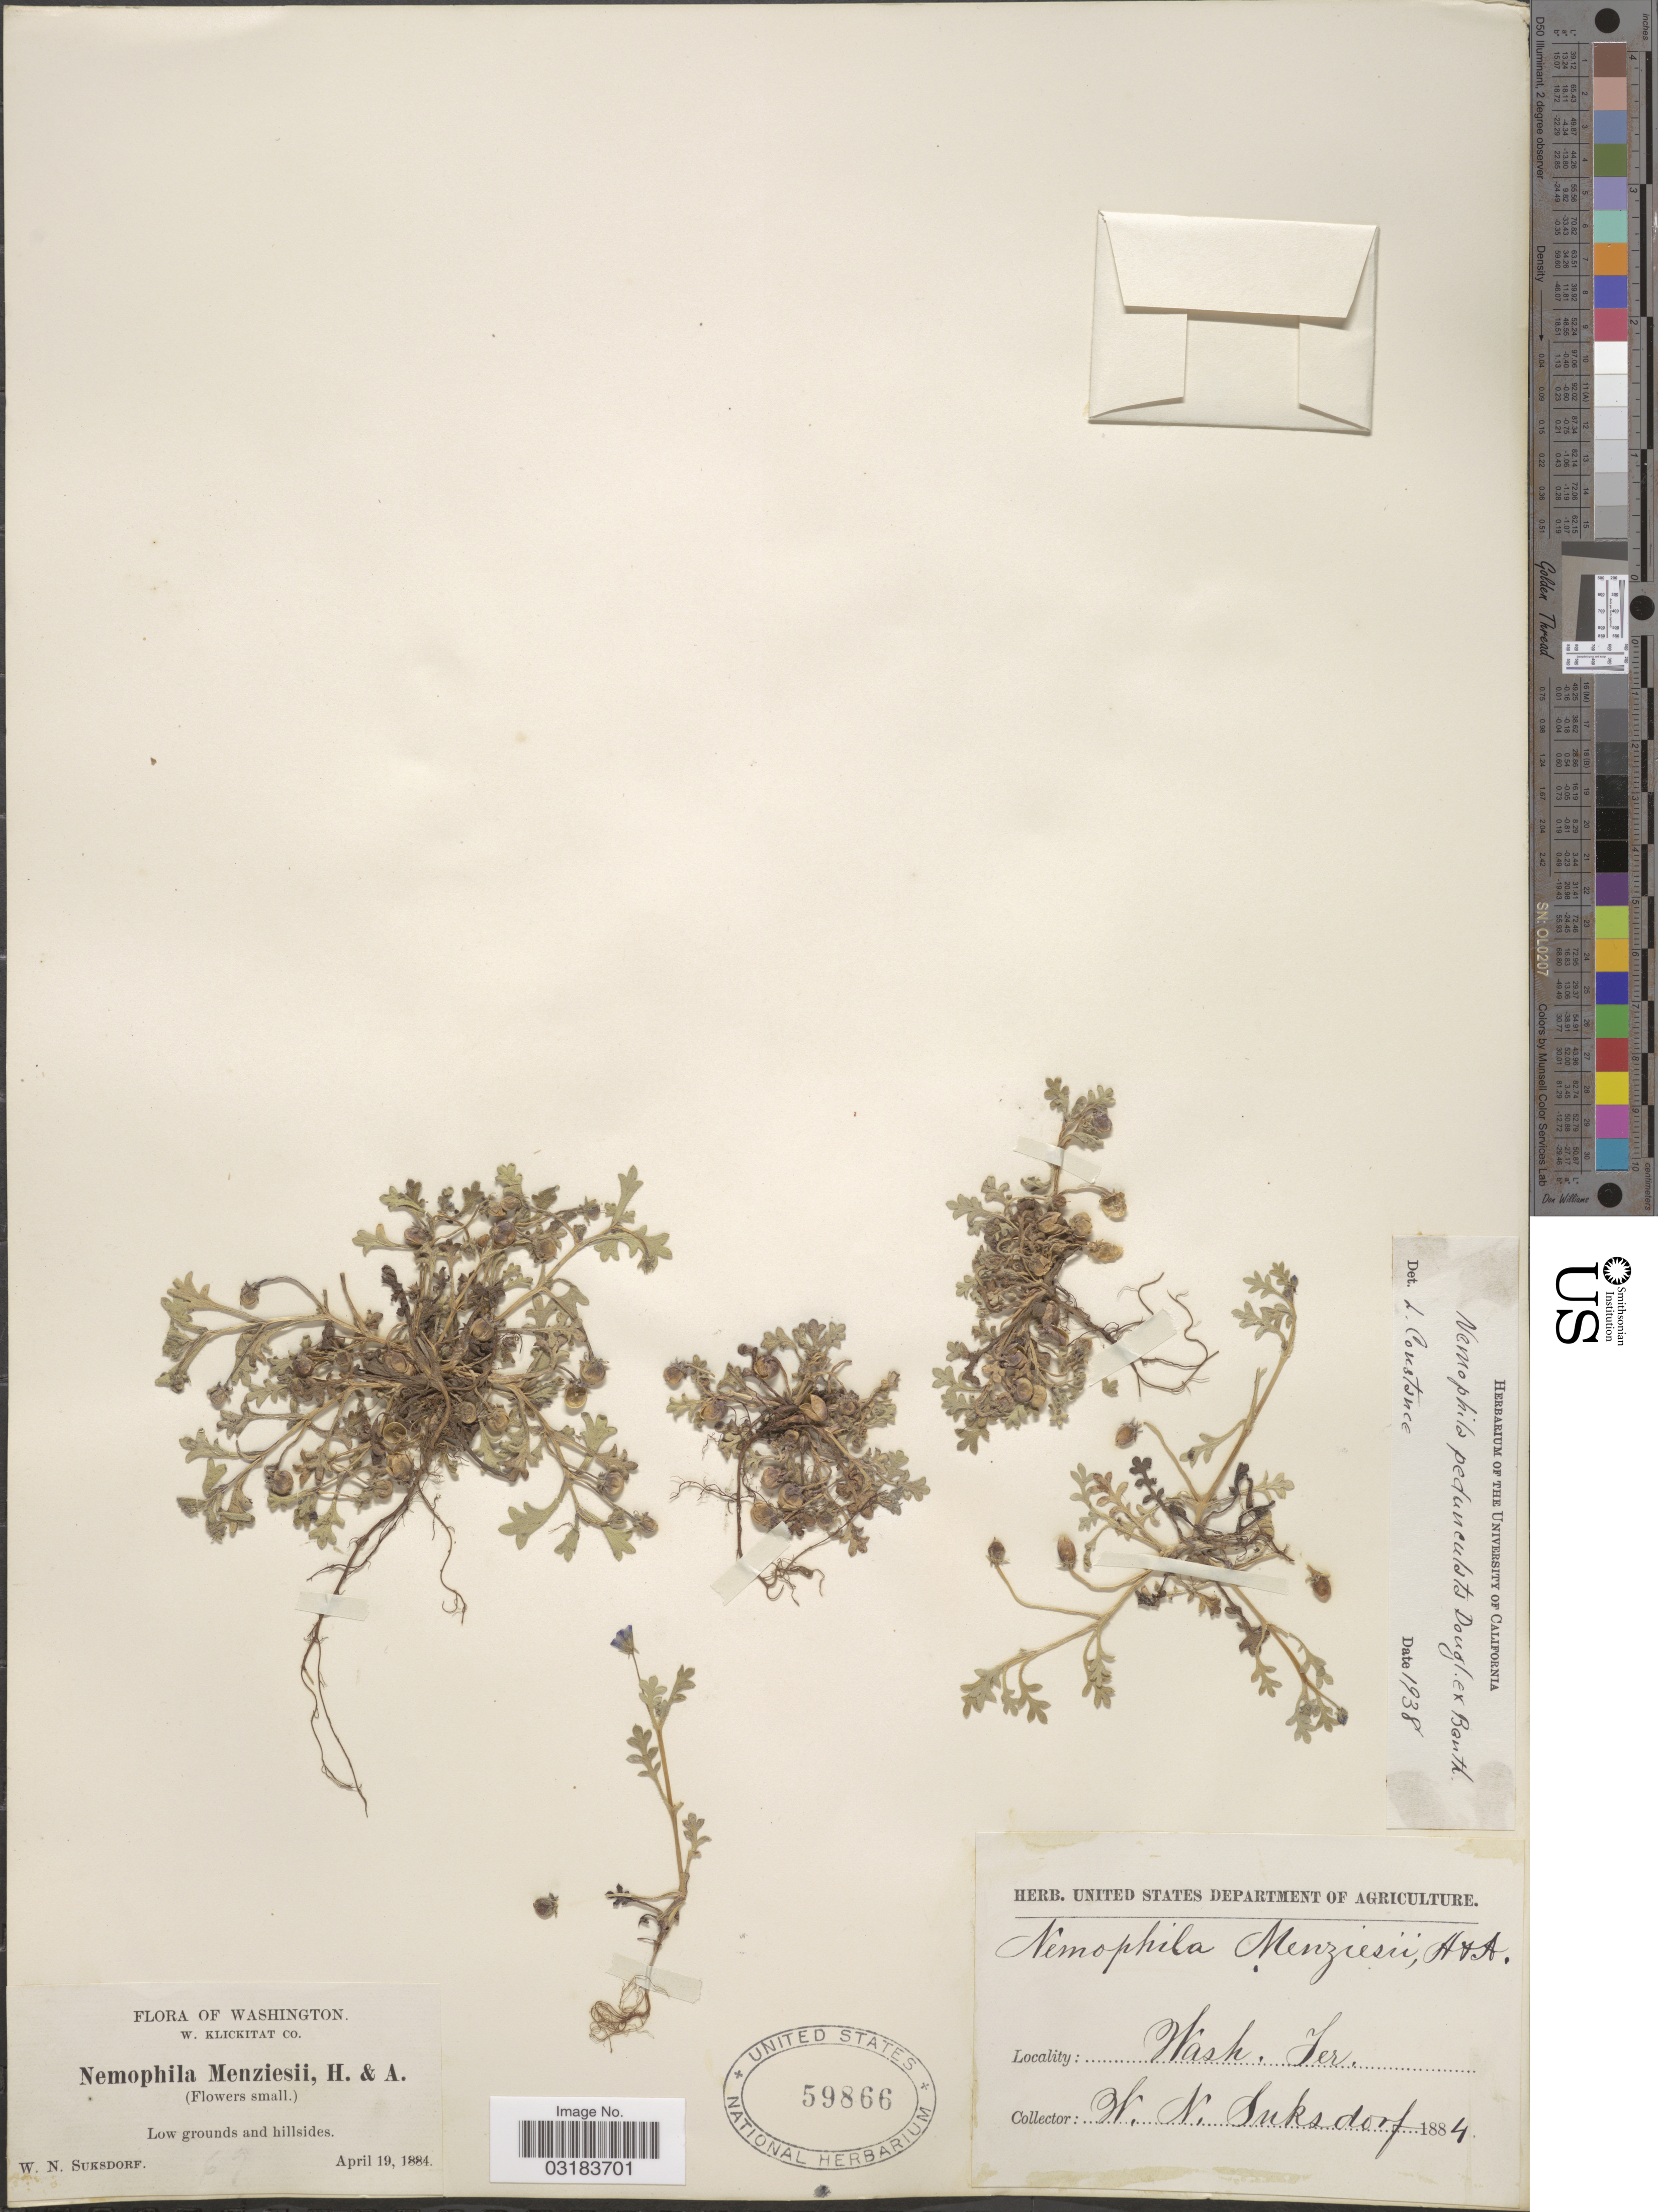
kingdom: Plantae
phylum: Tracheophyta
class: Magnoliopsida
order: Boraginales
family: Hydrophyllaceae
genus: Nemophila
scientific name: Nemophila pedunculata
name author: Douglas ex Benth.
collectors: W. N. Suksdorf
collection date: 1884-04-19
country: United States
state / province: Washington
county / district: Klickitat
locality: W. Klickitat Co.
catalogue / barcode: US 59866